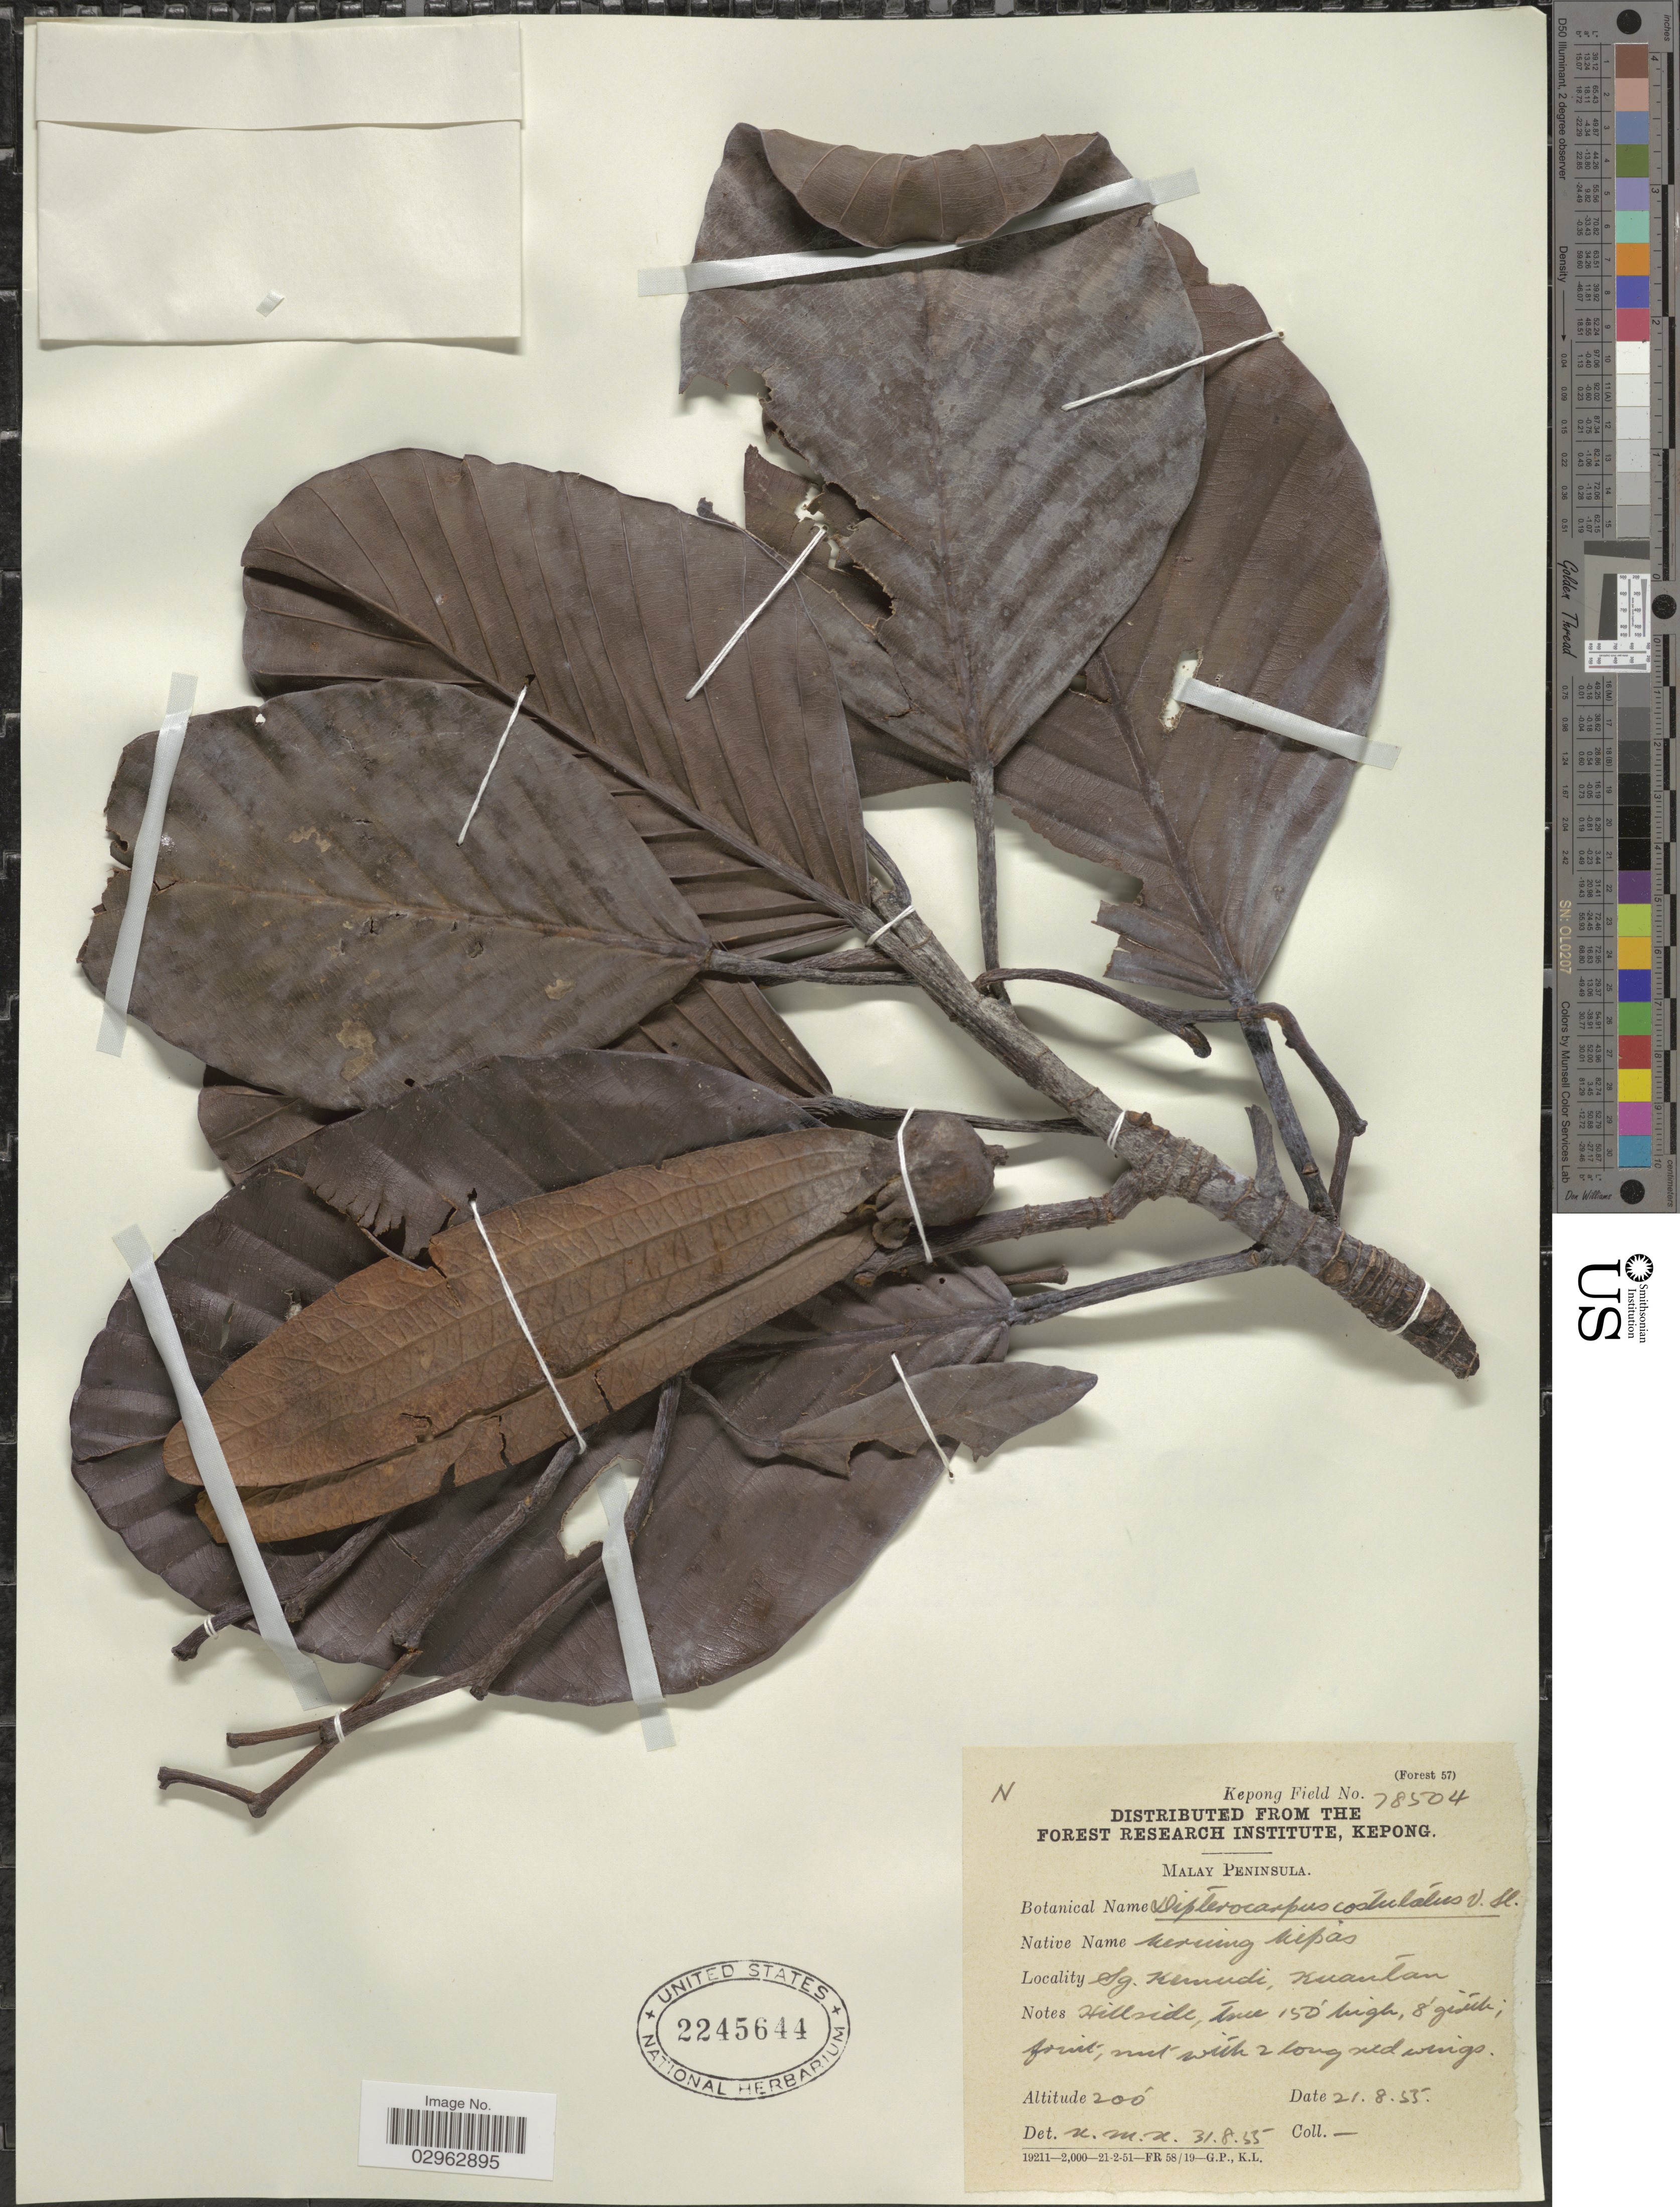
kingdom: Plantae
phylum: Tracheophyta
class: Magnoliopsida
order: Malvales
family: Dipterocarpaceae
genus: Dipterocarpus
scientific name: Dipterocarpus costulatus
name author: Slooten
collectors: Forest Research Institute - Kepong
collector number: Kepong Field 78504 ?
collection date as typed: Transcribed d/m/y: 21/8/55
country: Malaysia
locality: Malay Peninsula. Sg. Kemudi, Kuantan.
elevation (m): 61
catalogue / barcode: US 2245644